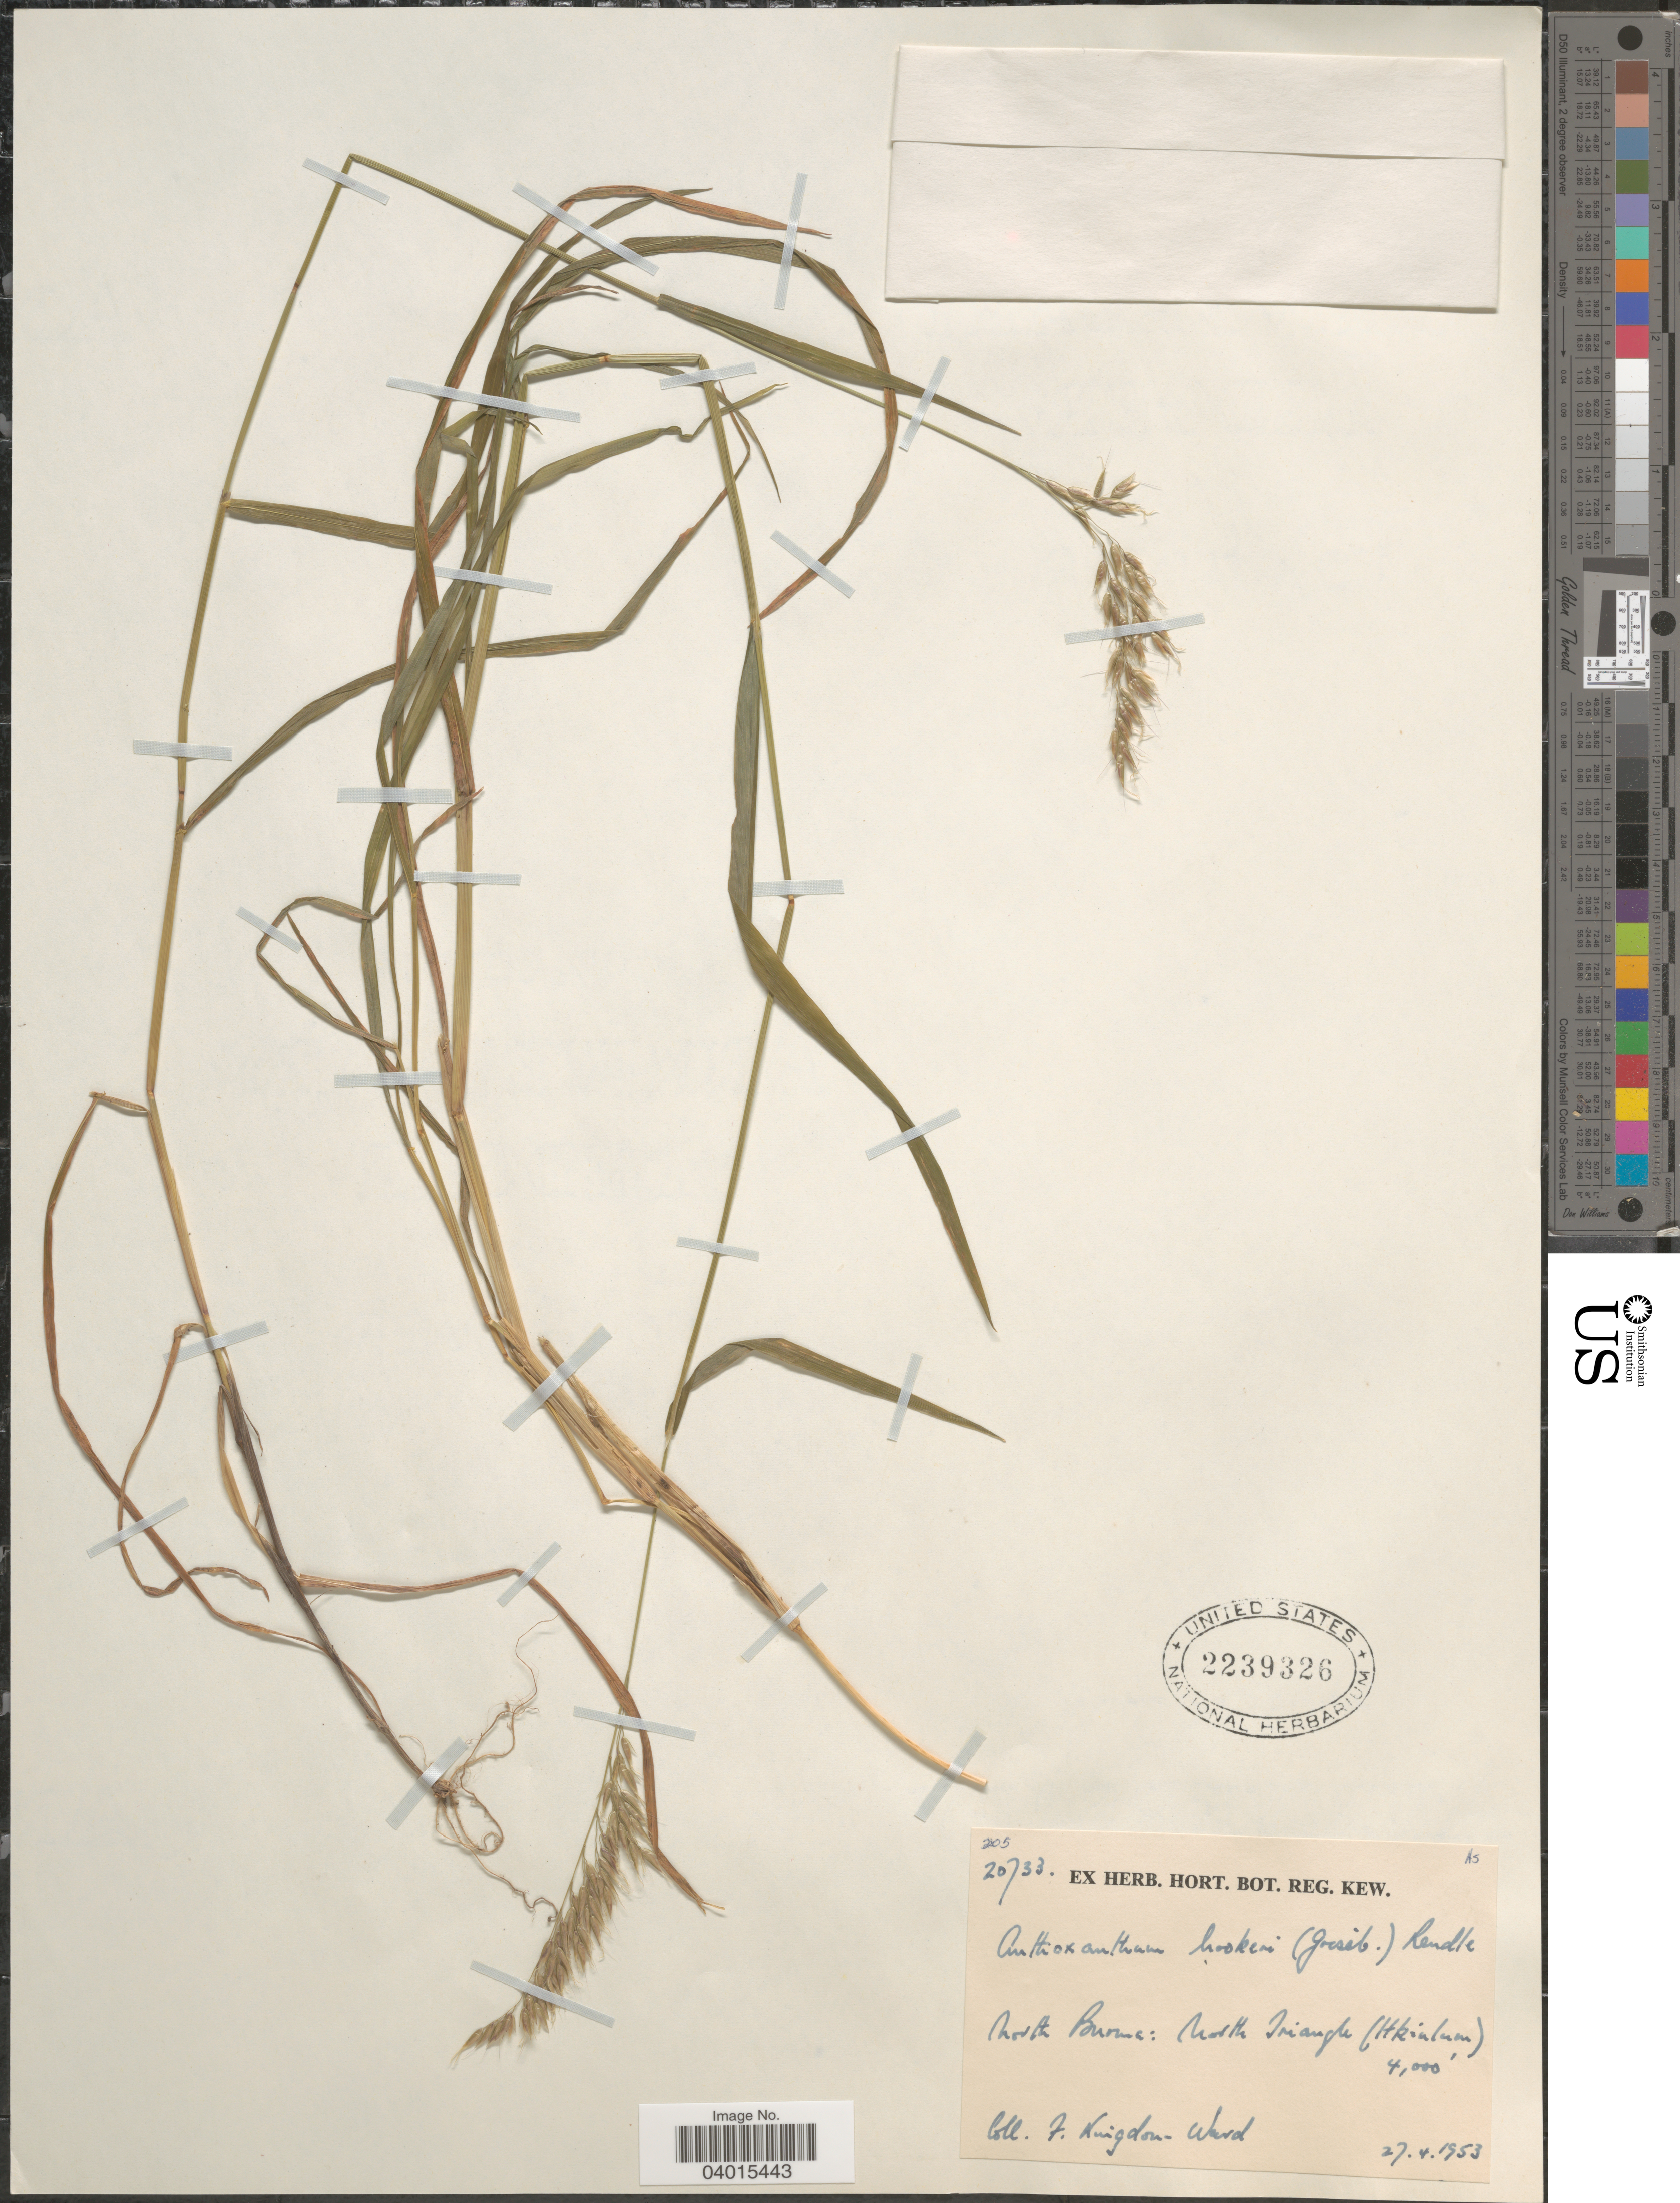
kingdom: Plantae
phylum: Tracheophyta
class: Liliopsida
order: Poales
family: Poaceae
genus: Anthoxanthum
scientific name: Anthoxanthum hookeri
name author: (Griseb.) Rendle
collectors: F. Kingdon Ward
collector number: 20733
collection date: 1953-04-27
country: Myanmar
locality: North Burma: North Triangle (Hkinlum).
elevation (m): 1219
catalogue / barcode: US 2239326